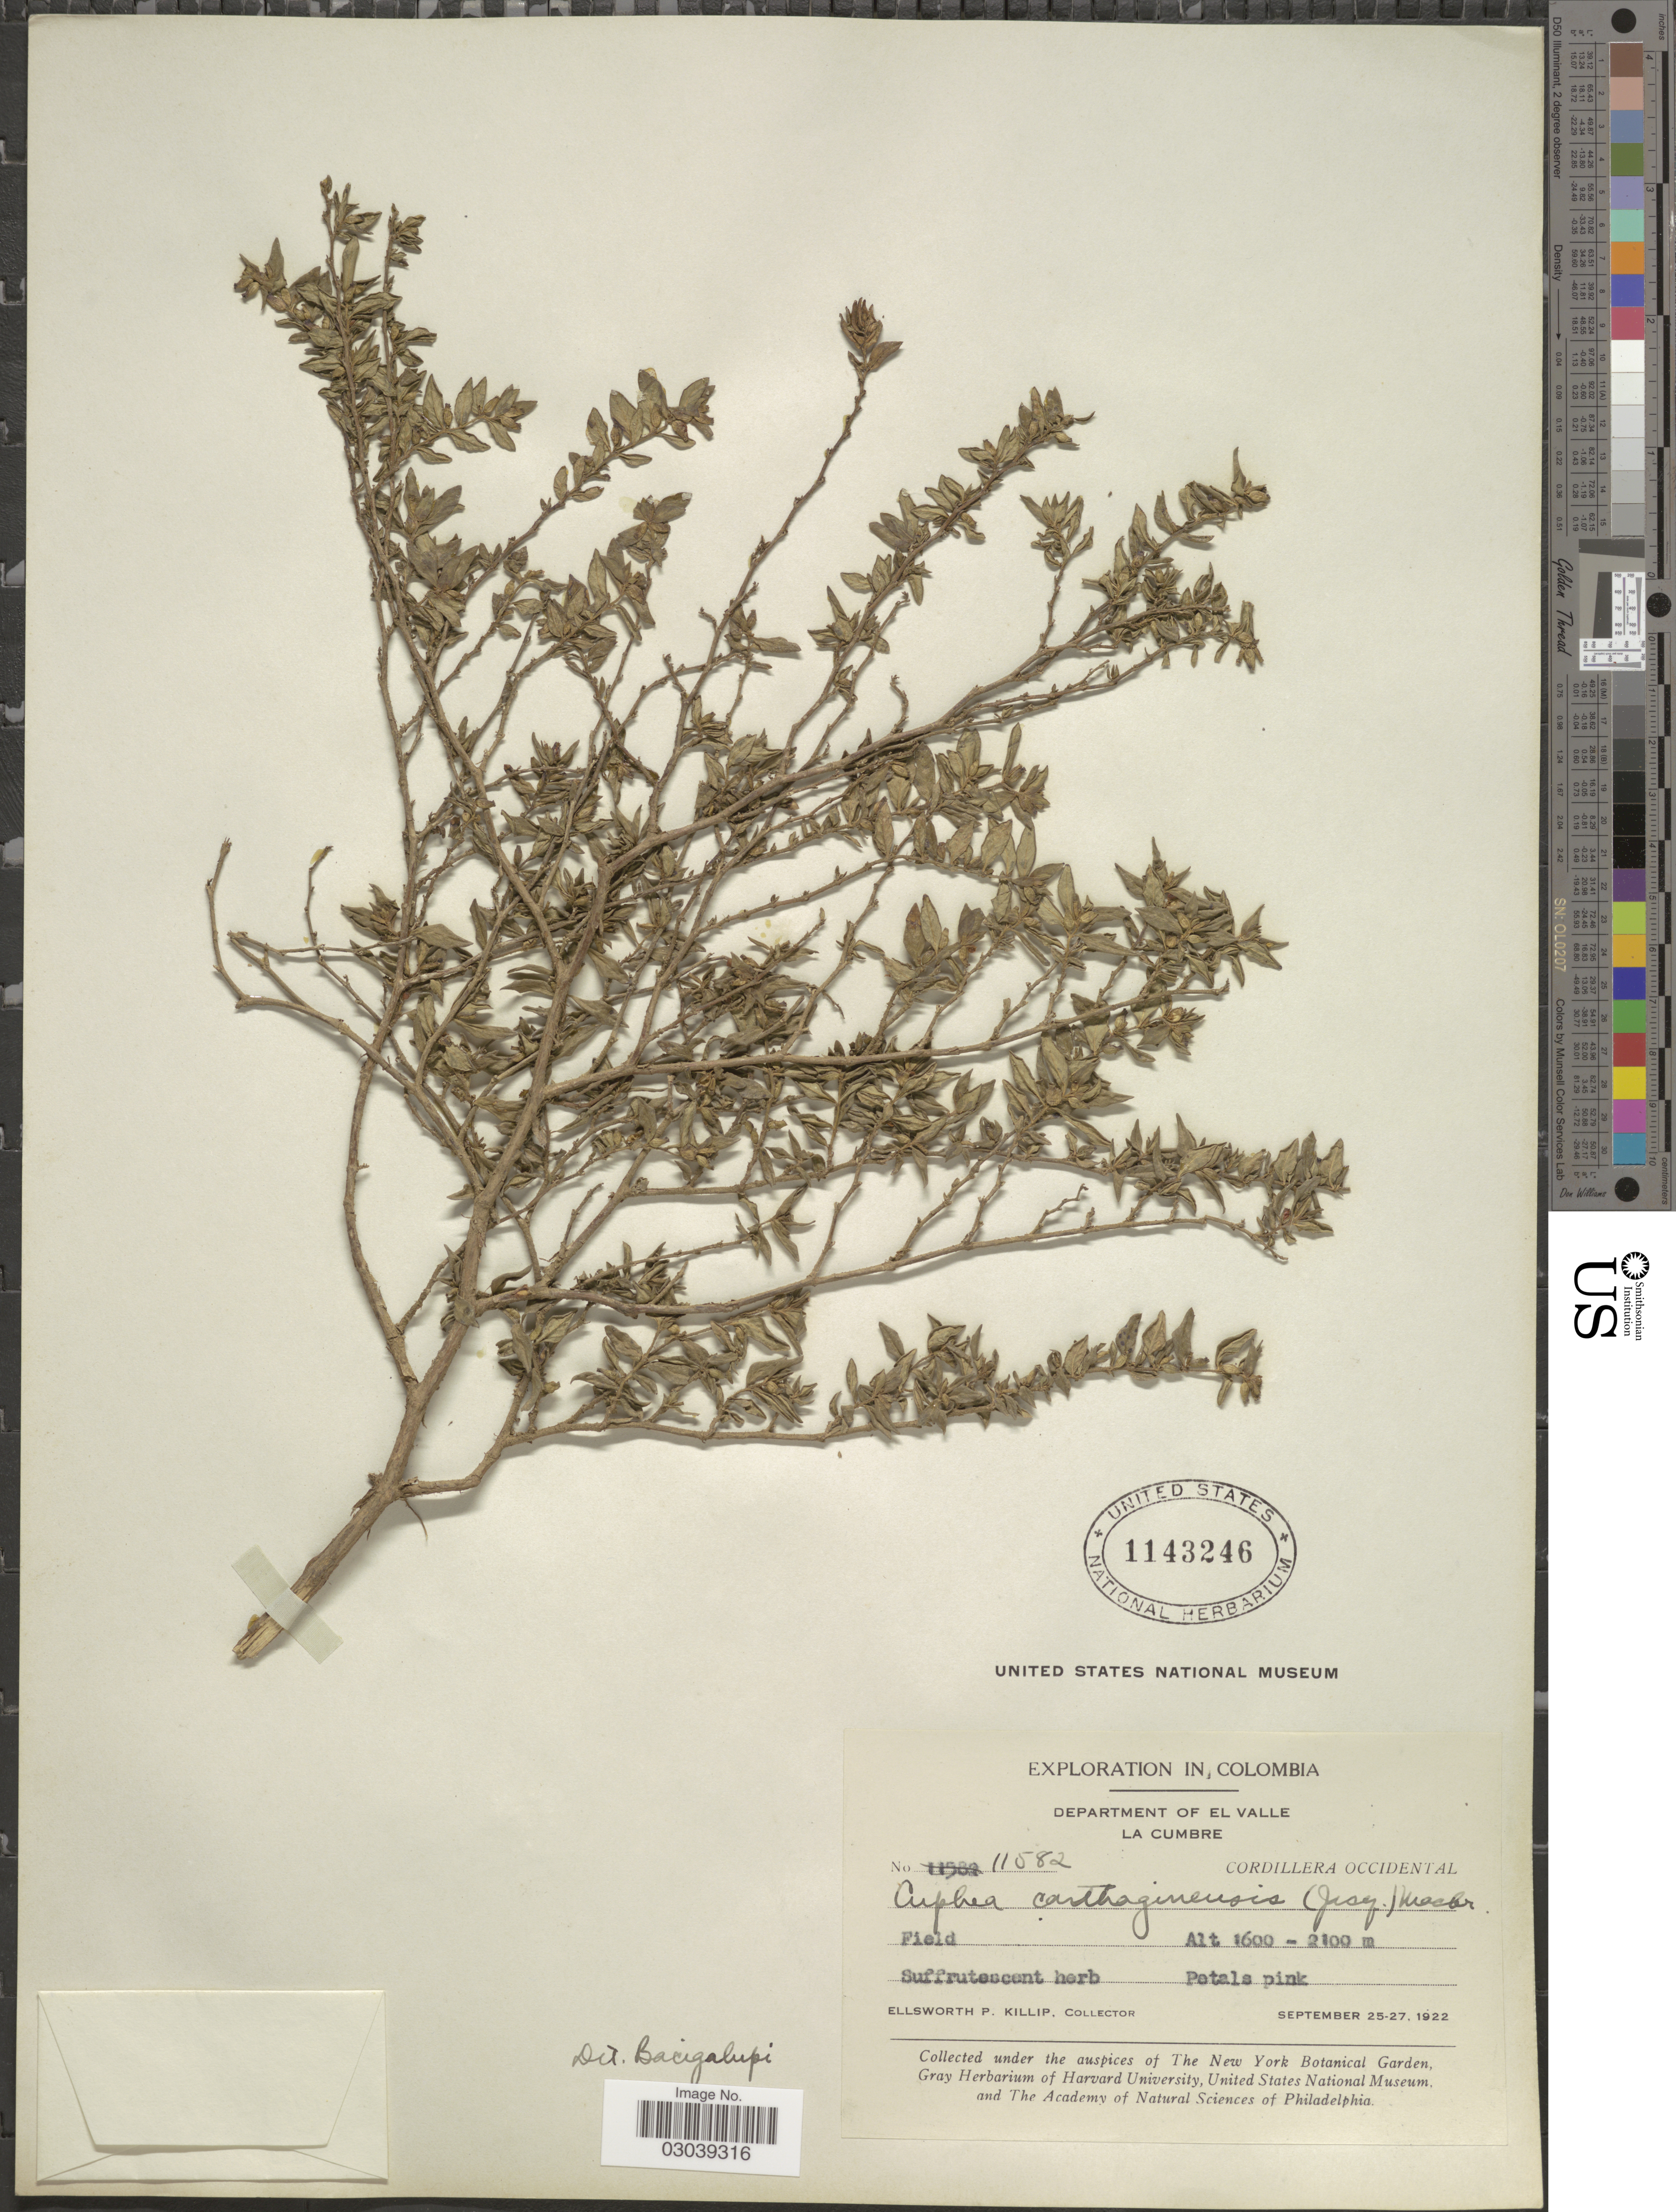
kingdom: Plantae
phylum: Tracheophyta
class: Magnoliopsida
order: Myrtales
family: Lythraceae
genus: Cuphea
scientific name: Cuphea carthagenensis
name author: (Jacq.) J.F. Macbr.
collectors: E. P. Killip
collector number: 11582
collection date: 1922-09-25/1922-09-27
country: Colombia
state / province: Valle del Cauca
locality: Department of El Valle. La Cumbre. Cordillera Occidental.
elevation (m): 1600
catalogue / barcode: US 1143246